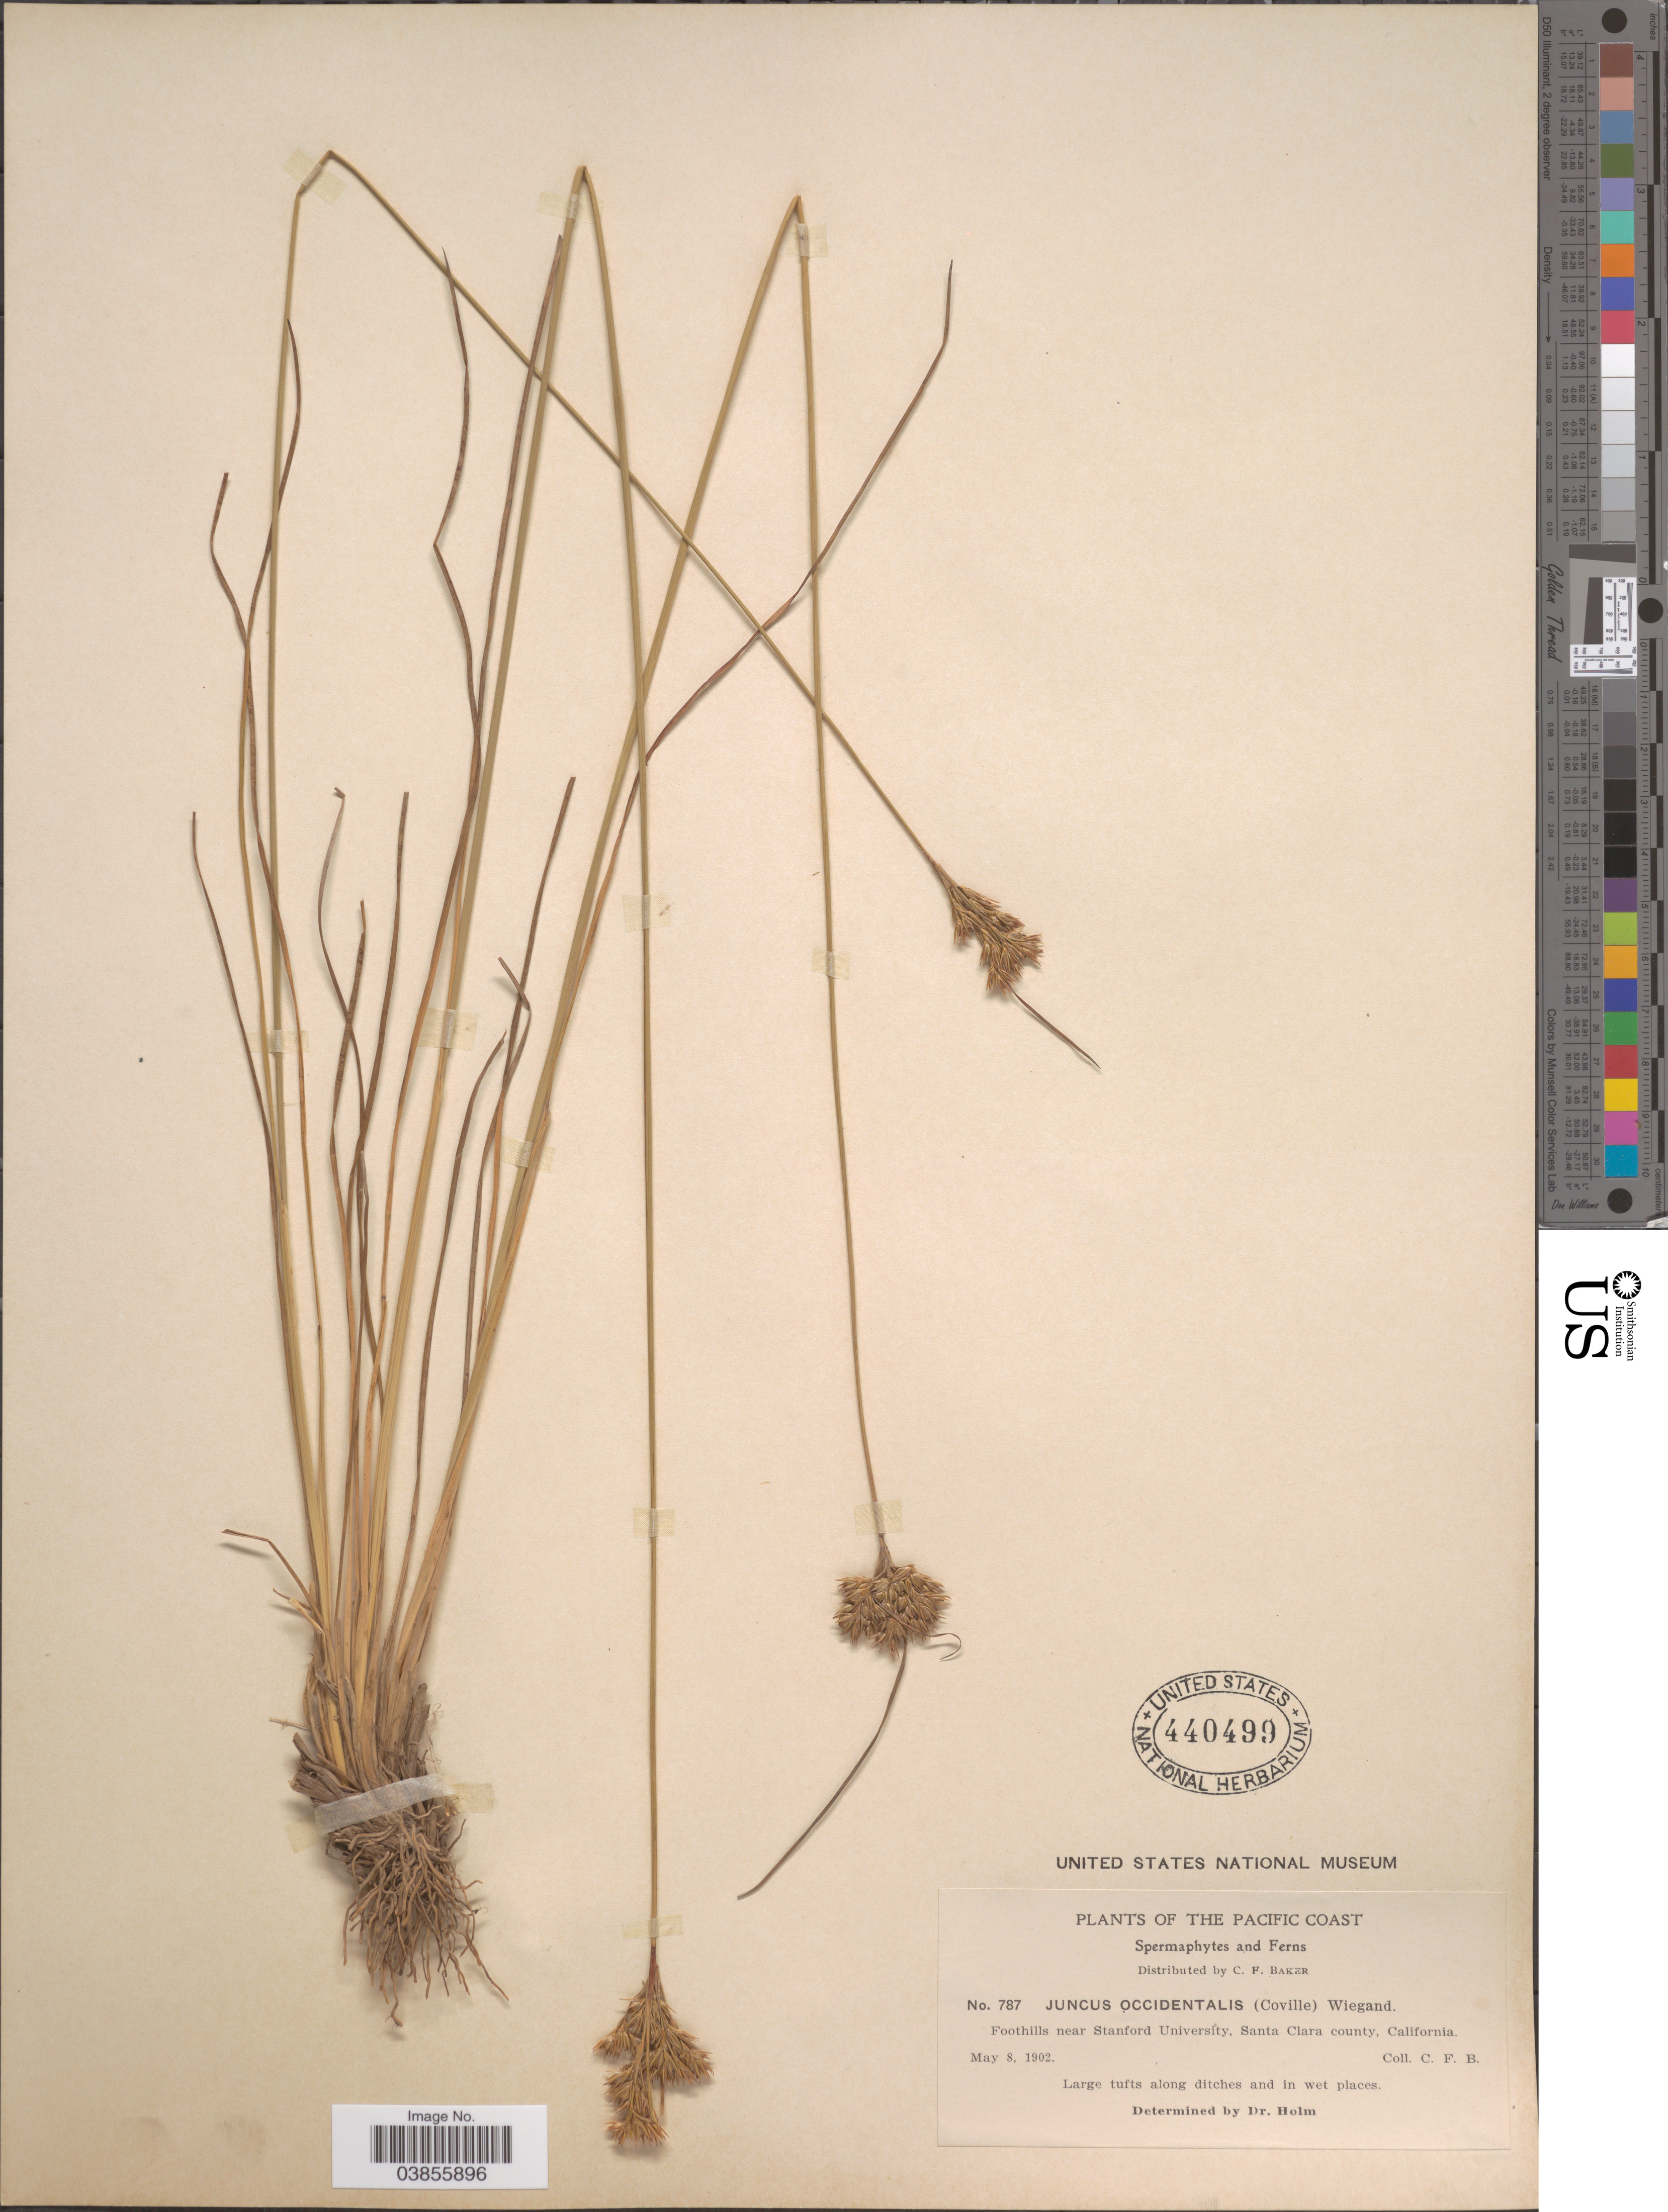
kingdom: Plantae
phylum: Tracheophyta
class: Liliopsida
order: Poales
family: Juncaceae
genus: Juncus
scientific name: Juncus occidentalis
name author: (Coville) Wiegand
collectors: C. F. Baker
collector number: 787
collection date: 1902-05-08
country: United States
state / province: California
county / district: Santa Clara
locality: The Pacific Coast. Foothills near Stanford University, Santa Clara county.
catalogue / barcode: US 440499